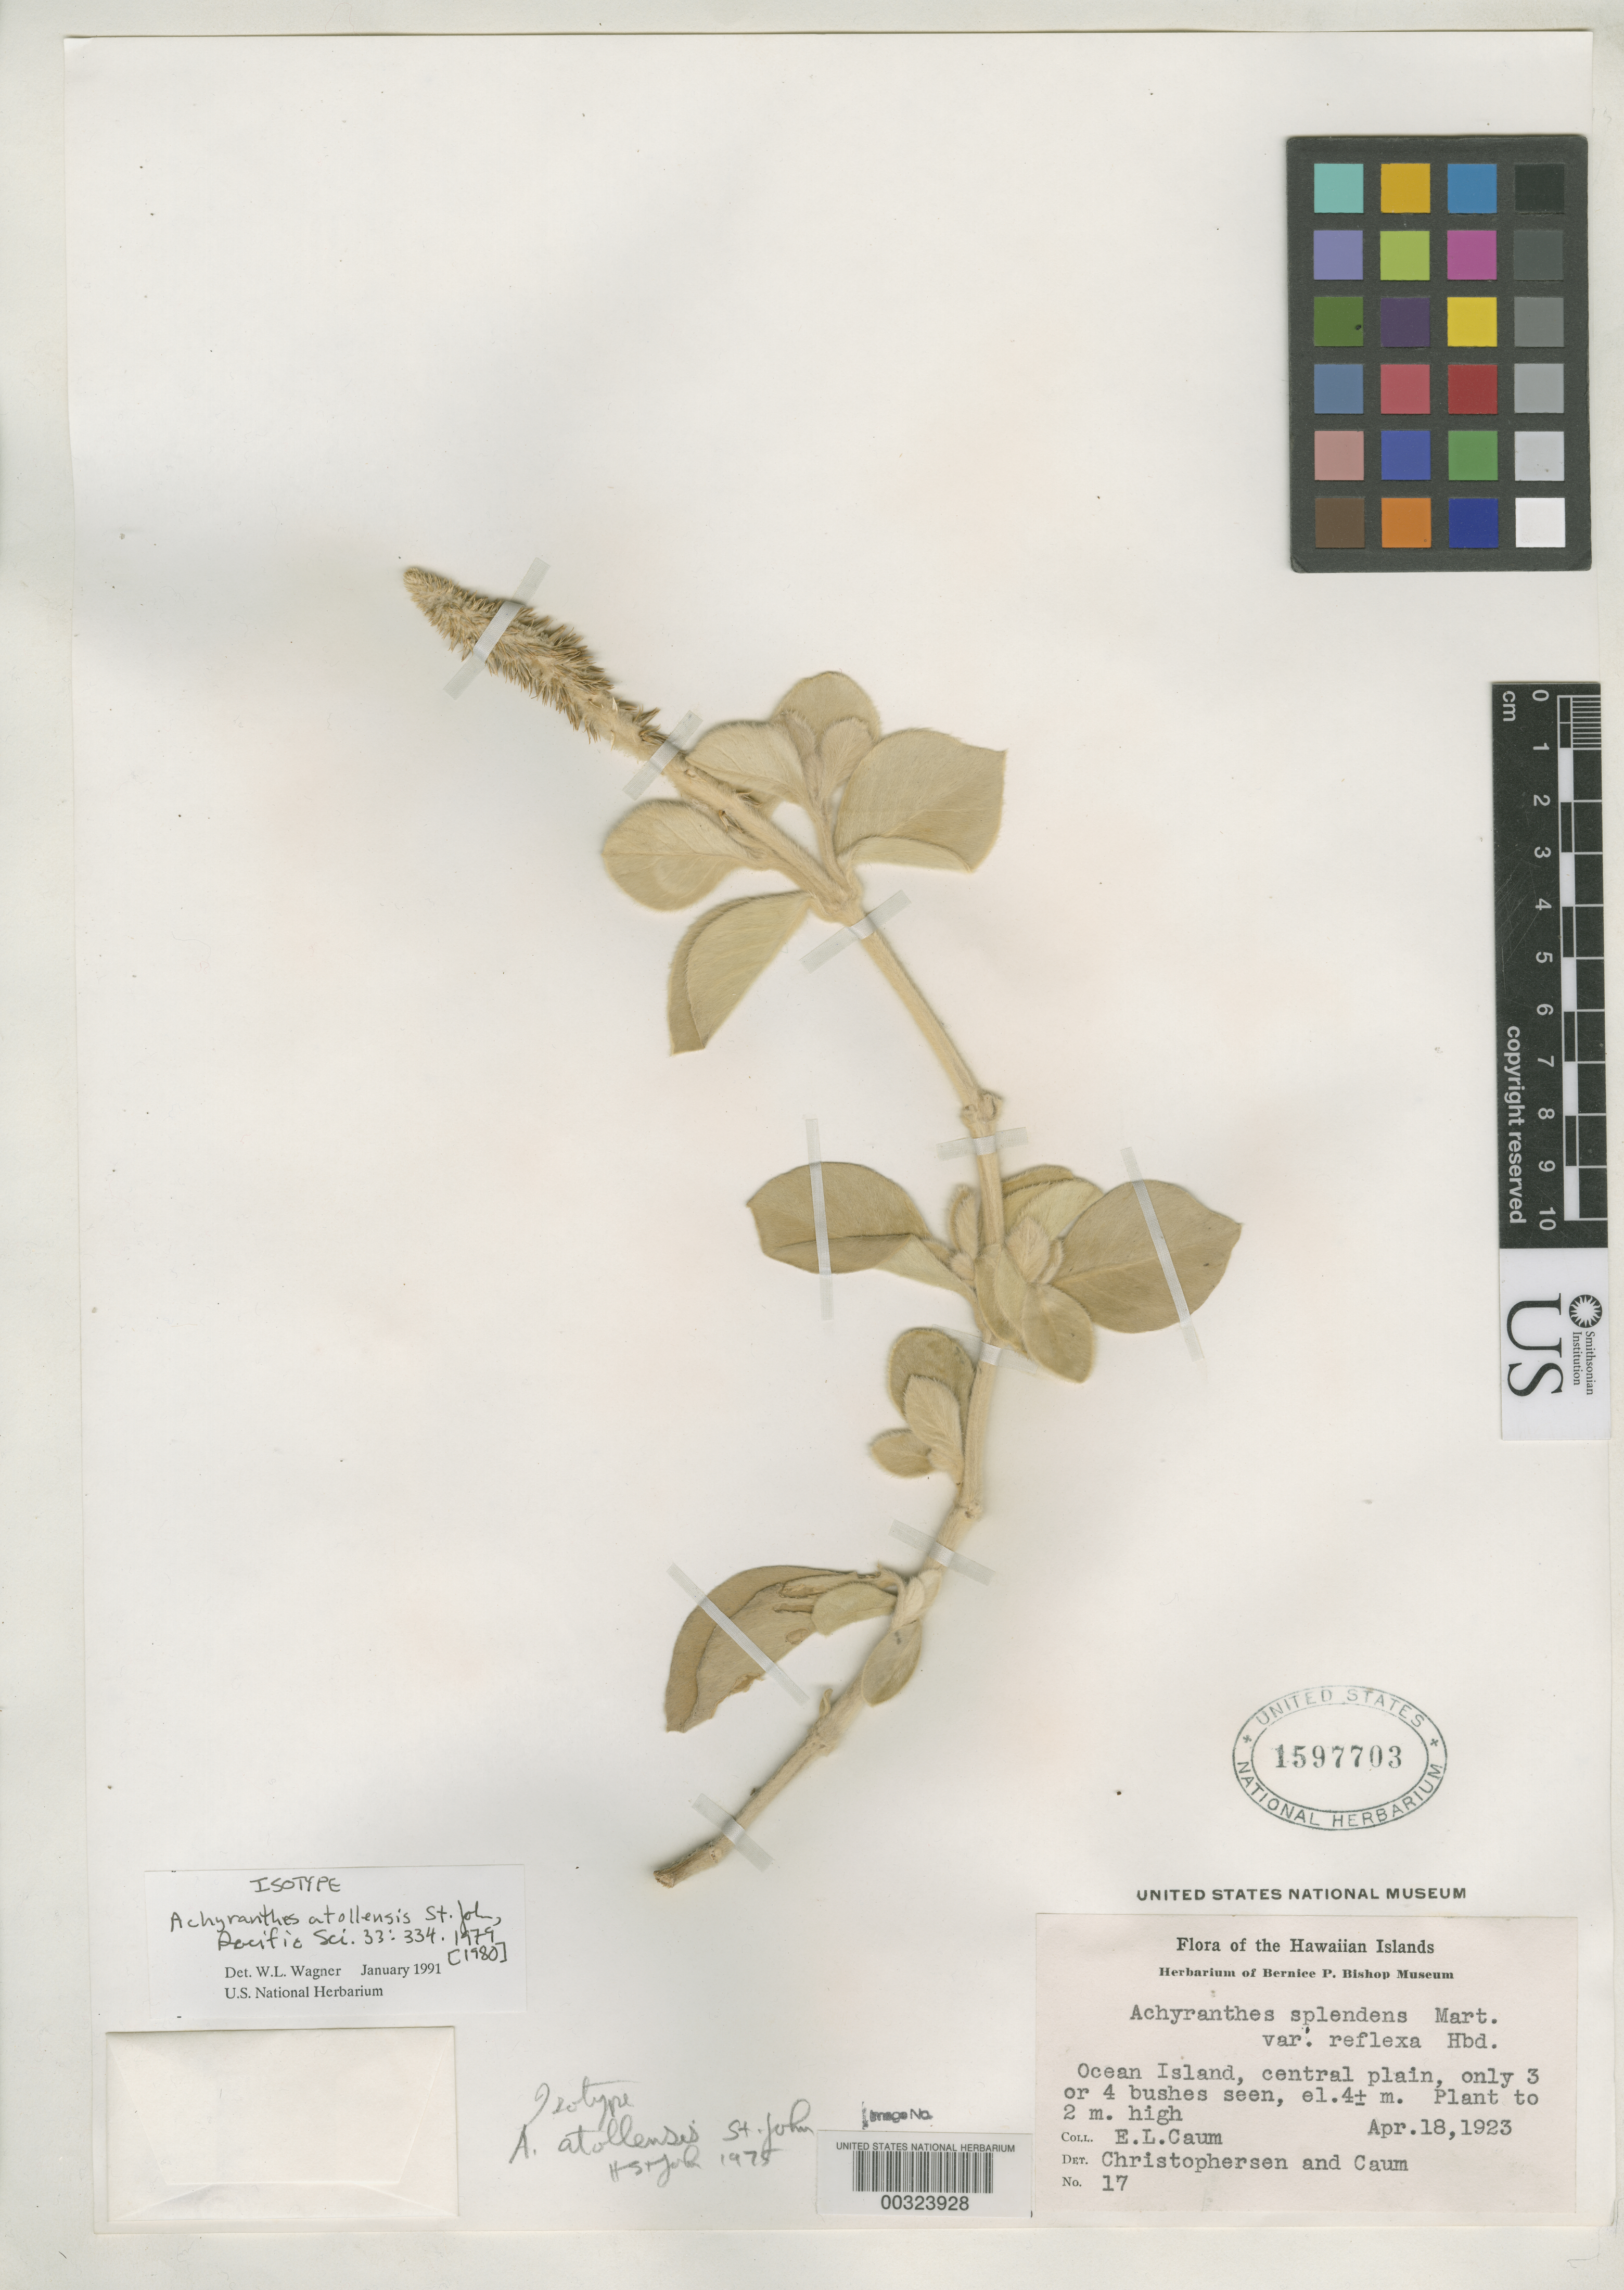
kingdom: Plantae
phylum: Tracheophyta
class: Magnoliopsida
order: Caryophyllales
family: Amaranthaceae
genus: Achyranthes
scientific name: Achyranthes atollensis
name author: H. St. John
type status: Isotype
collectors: E. L. Caum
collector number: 17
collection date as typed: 18 Apr 1923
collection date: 1923-04-18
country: United States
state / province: Hawaii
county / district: Honolulu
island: Kure Atoll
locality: Central plain. [Leeward Is.]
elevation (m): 4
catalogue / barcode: US 1597703